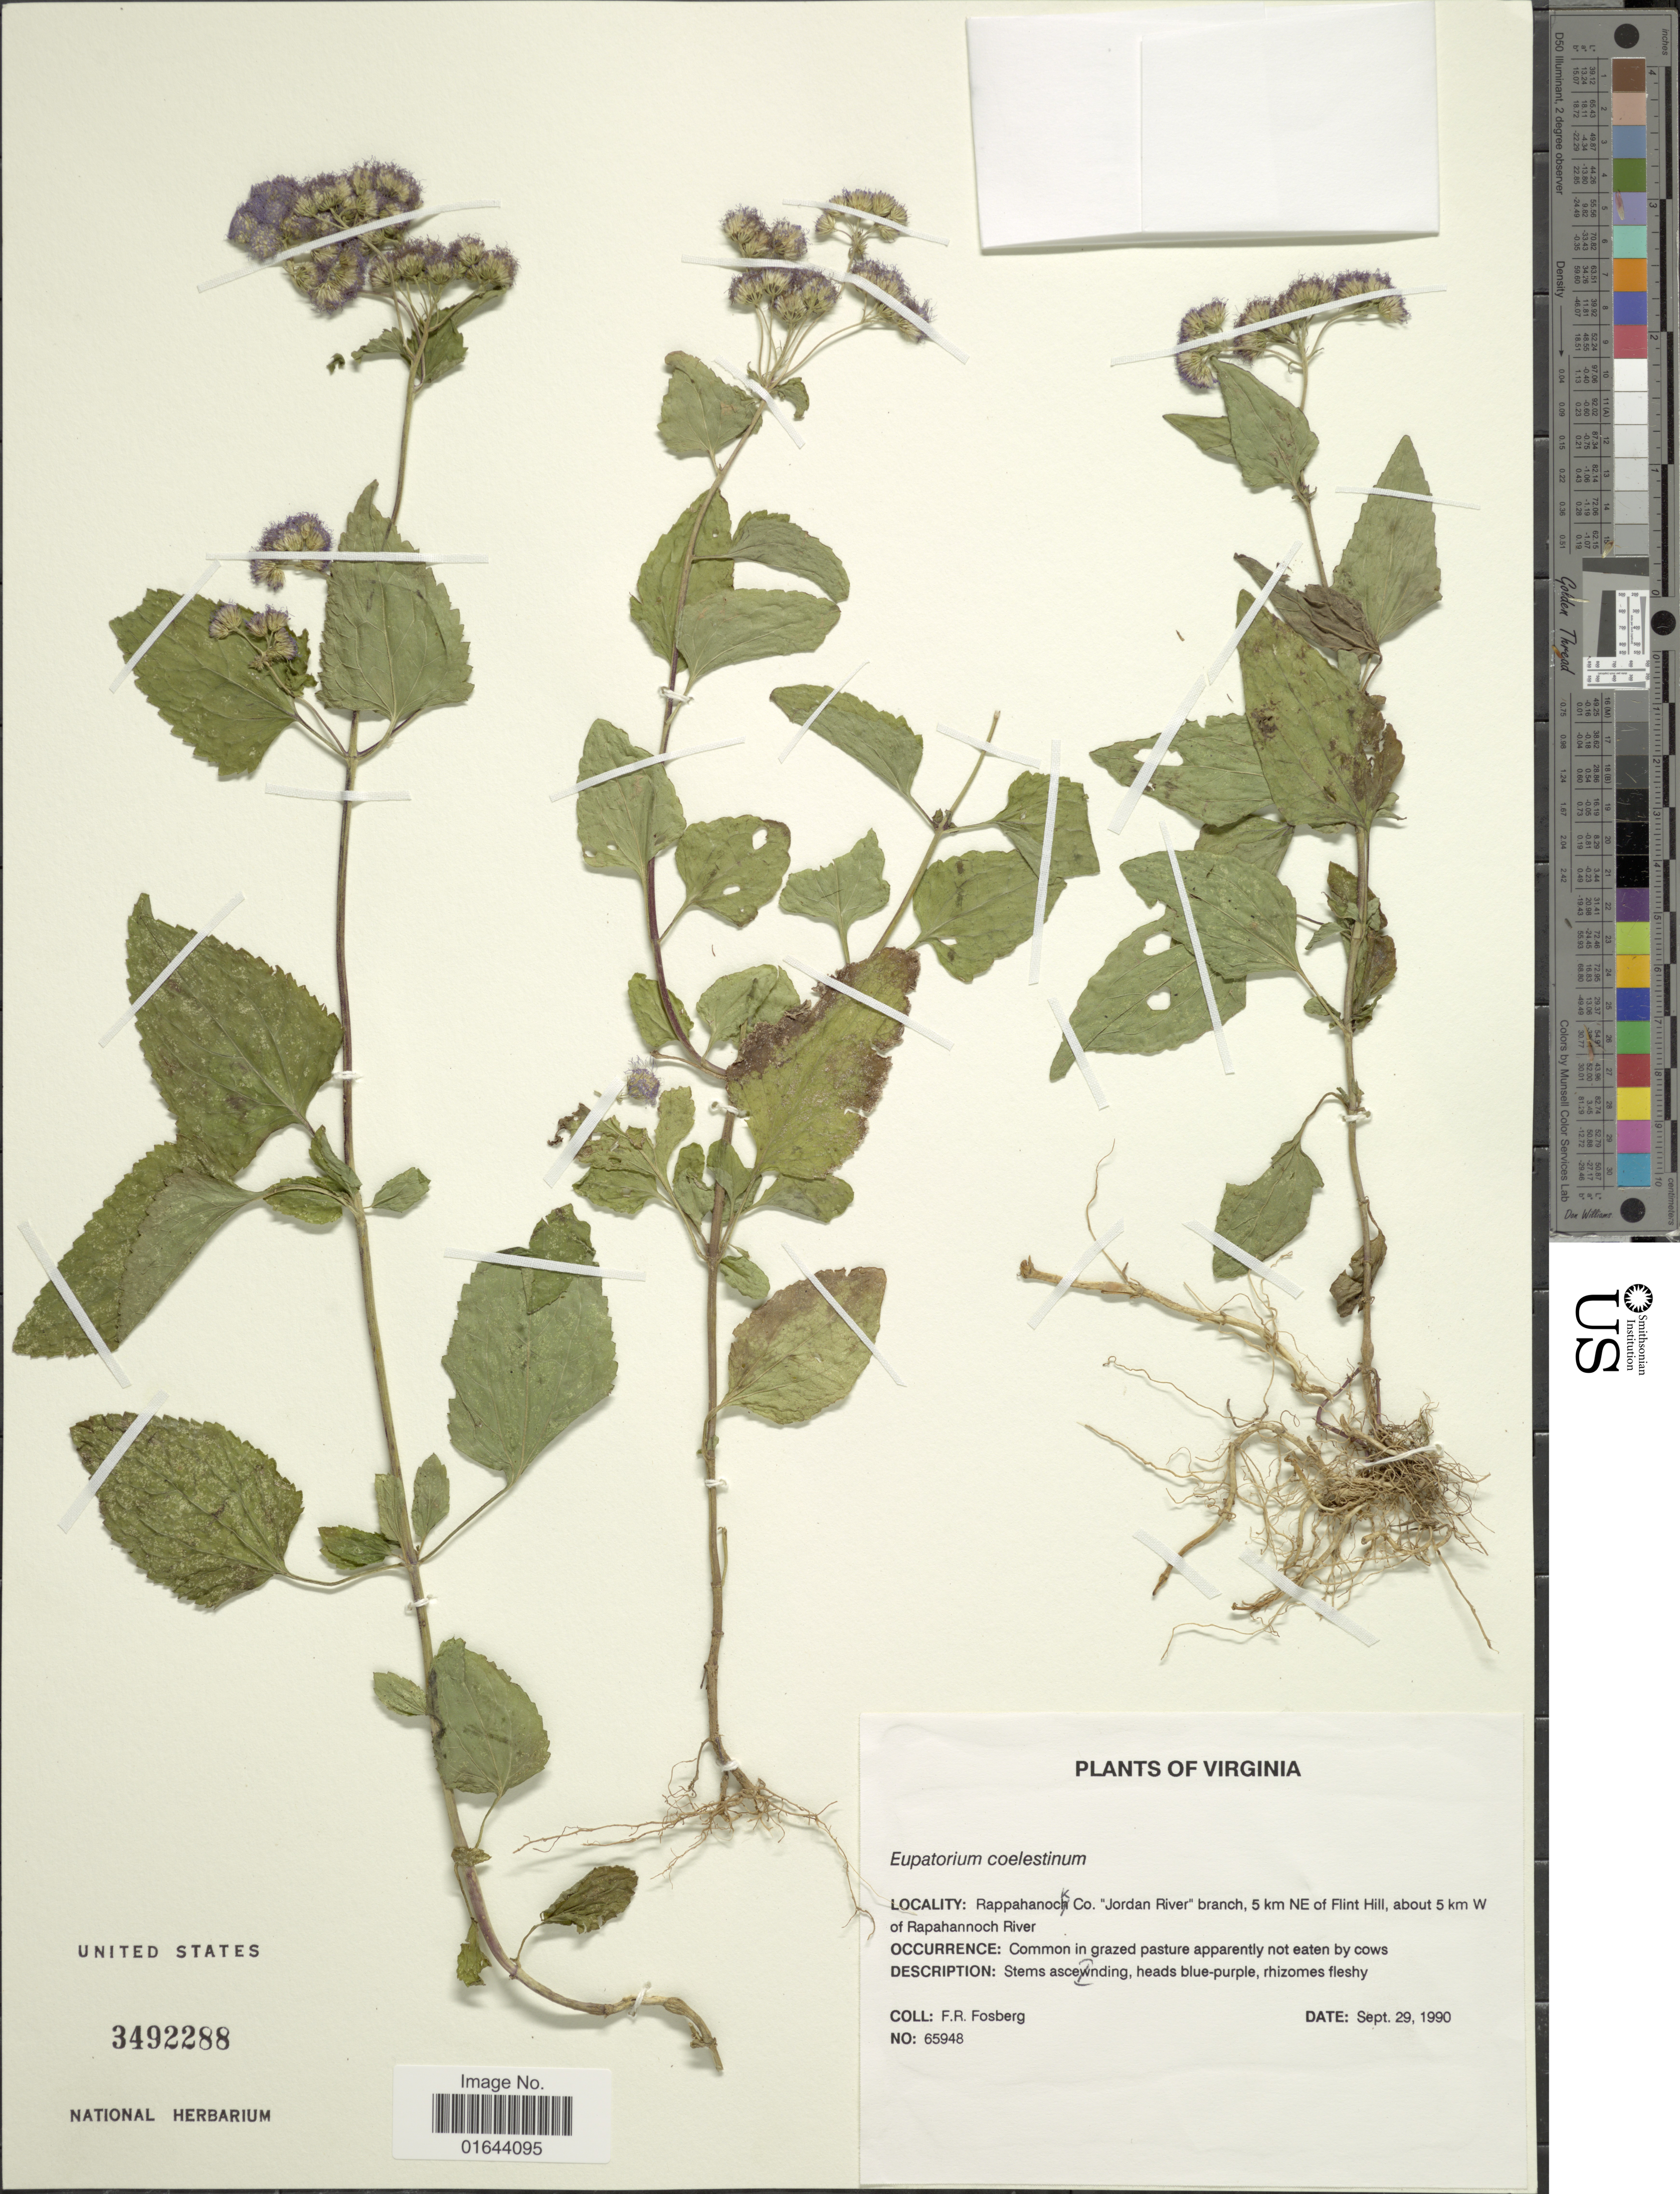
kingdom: Plantae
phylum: Tracheophyta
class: Magnoliopsida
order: Asterales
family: Asteraceae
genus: Conoclinium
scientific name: Conoclinium coelestinum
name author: (L.) DC.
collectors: F. R. Fosberg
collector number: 65948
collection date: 1990-09-29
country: United States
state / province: Virginia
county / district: Rappahannock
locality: "Jordan River" branch, 5 km NE of Flint Hill, about 5 km W of Rapahannock River.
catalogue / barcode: US 3492288